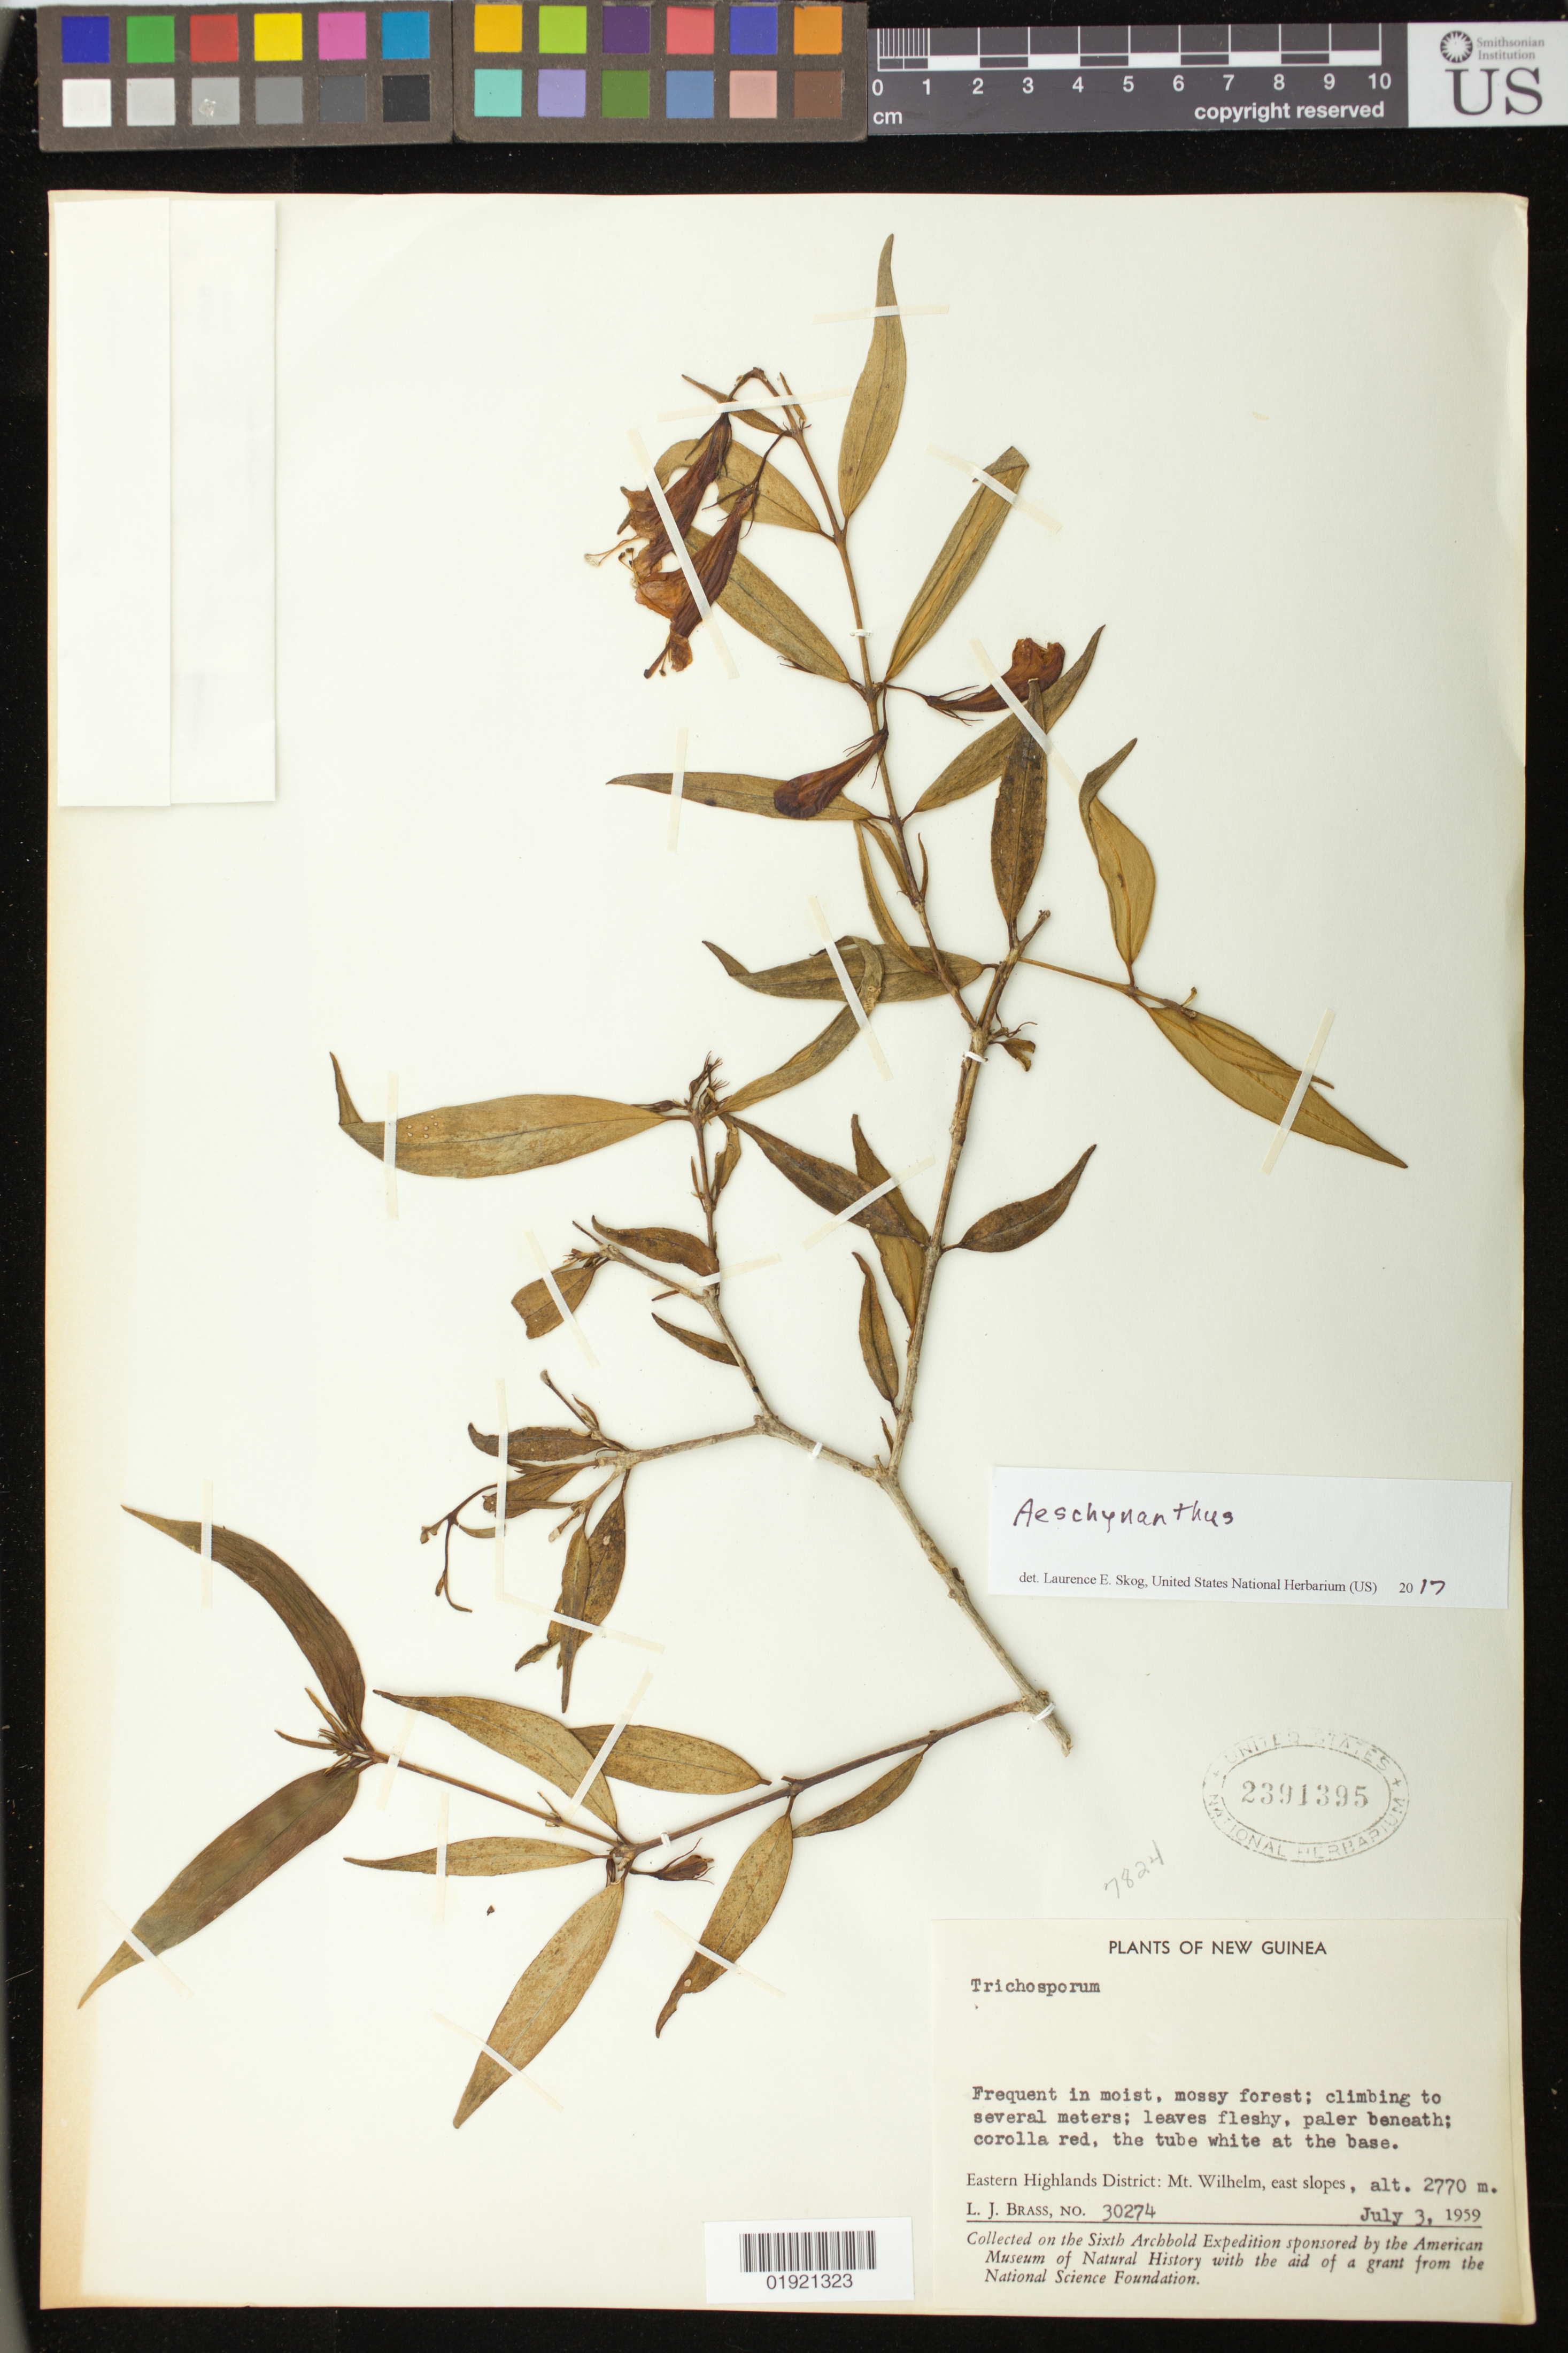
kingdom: Plantae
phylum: Tracheophyta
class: Magnoliopsida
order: Lamiales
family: Gesneriaceae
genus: Aeschynanthus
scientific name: Aeschynanthus sp.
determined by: Skog, Laurence E.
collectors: L. J. Brass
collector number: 30274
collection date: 1959-07-03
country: Papua New Guinea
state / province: Eastern Highlands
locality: Mt. Wilhelm, east slopes.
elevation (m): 2770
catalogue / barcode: US 2391395